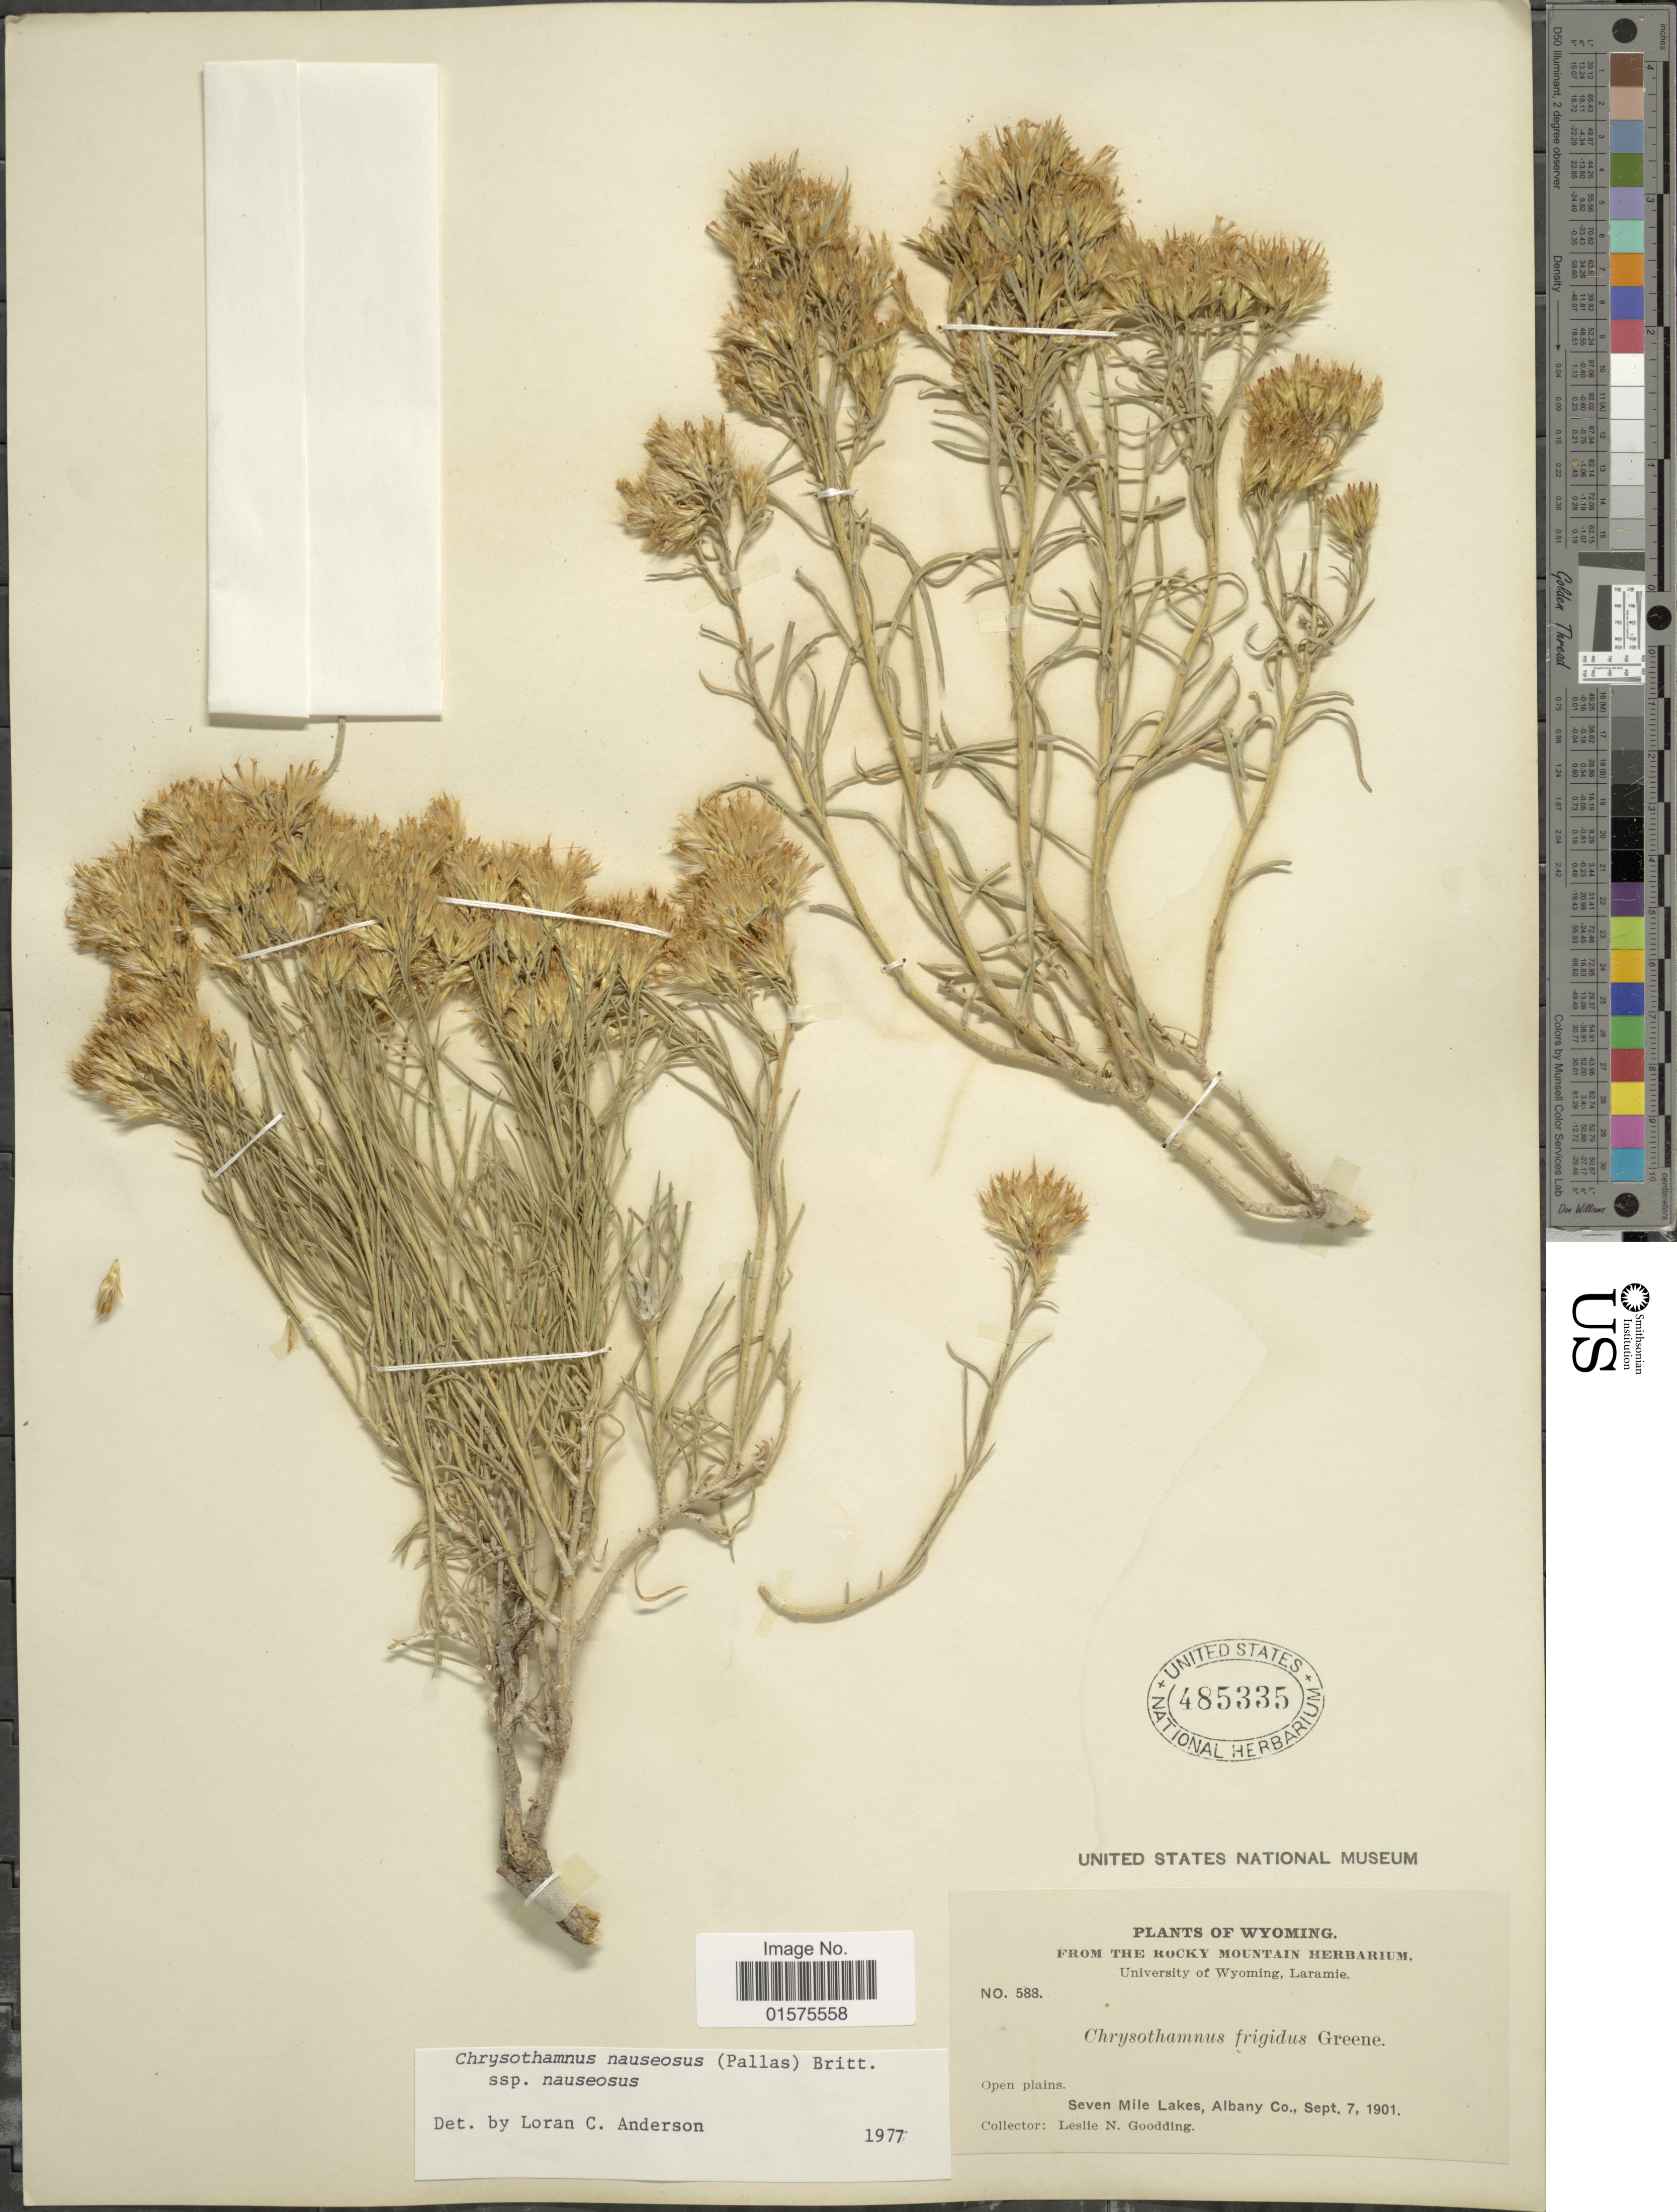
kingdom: Plantae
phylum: Tracheophyta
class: Magnoliopsida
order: Asterales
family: Asteraceae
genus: Ericameria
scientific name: Ericameria nauseosa var. nauseosa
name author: (Pall. ex Pursh) G.L. Nesom & G.I. Baird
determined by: Urbatsch, Lowell E., Curator (LSU), Louisiana State University (UNITED STATES)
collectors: L. N. Goodding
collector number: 588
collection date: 1901-09-07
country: United States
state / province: Wyoming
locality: Seven Mile Lakes, Albany Co.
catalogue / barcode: US 485335